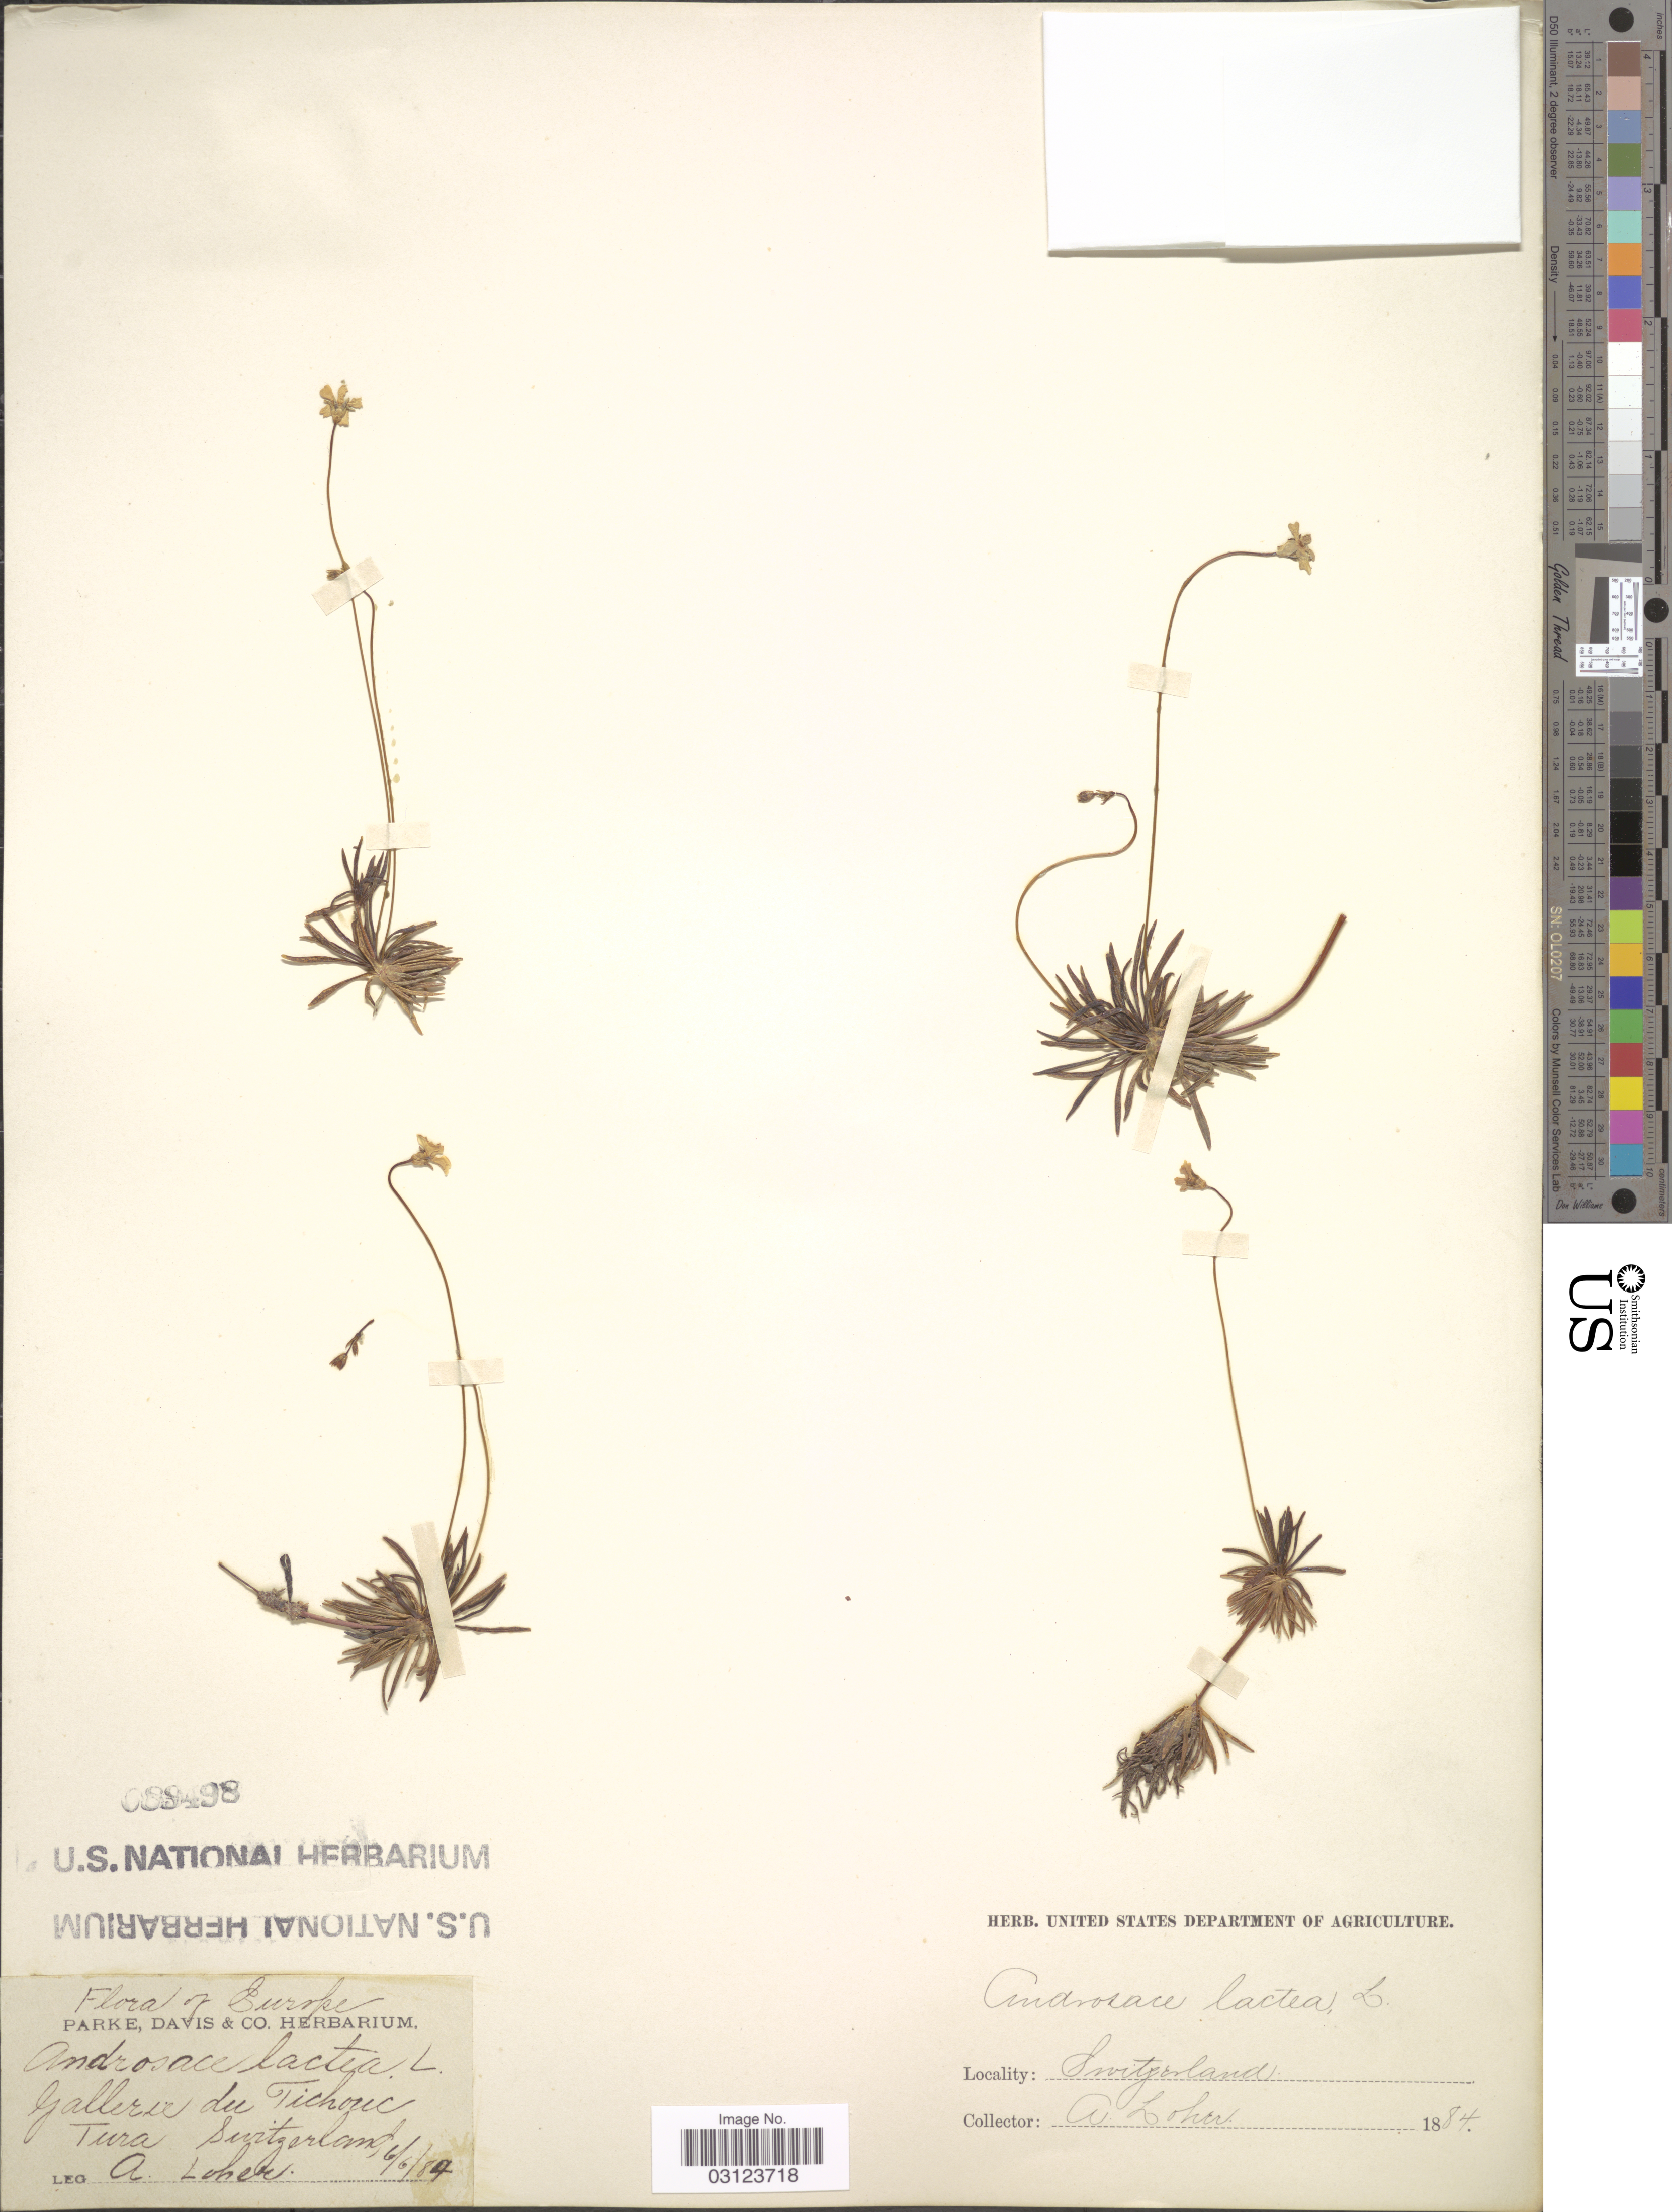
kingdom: Plantae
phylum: Tracheophyta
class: Magnoliopsida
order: Ericales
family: Primulaceae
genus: Androsace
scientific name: Androsace lactea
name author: L.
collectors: A. Loher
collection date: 1884-06-06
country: Switzerland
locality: Gallerie du Tichoric. Tura.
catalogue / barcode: US 89498